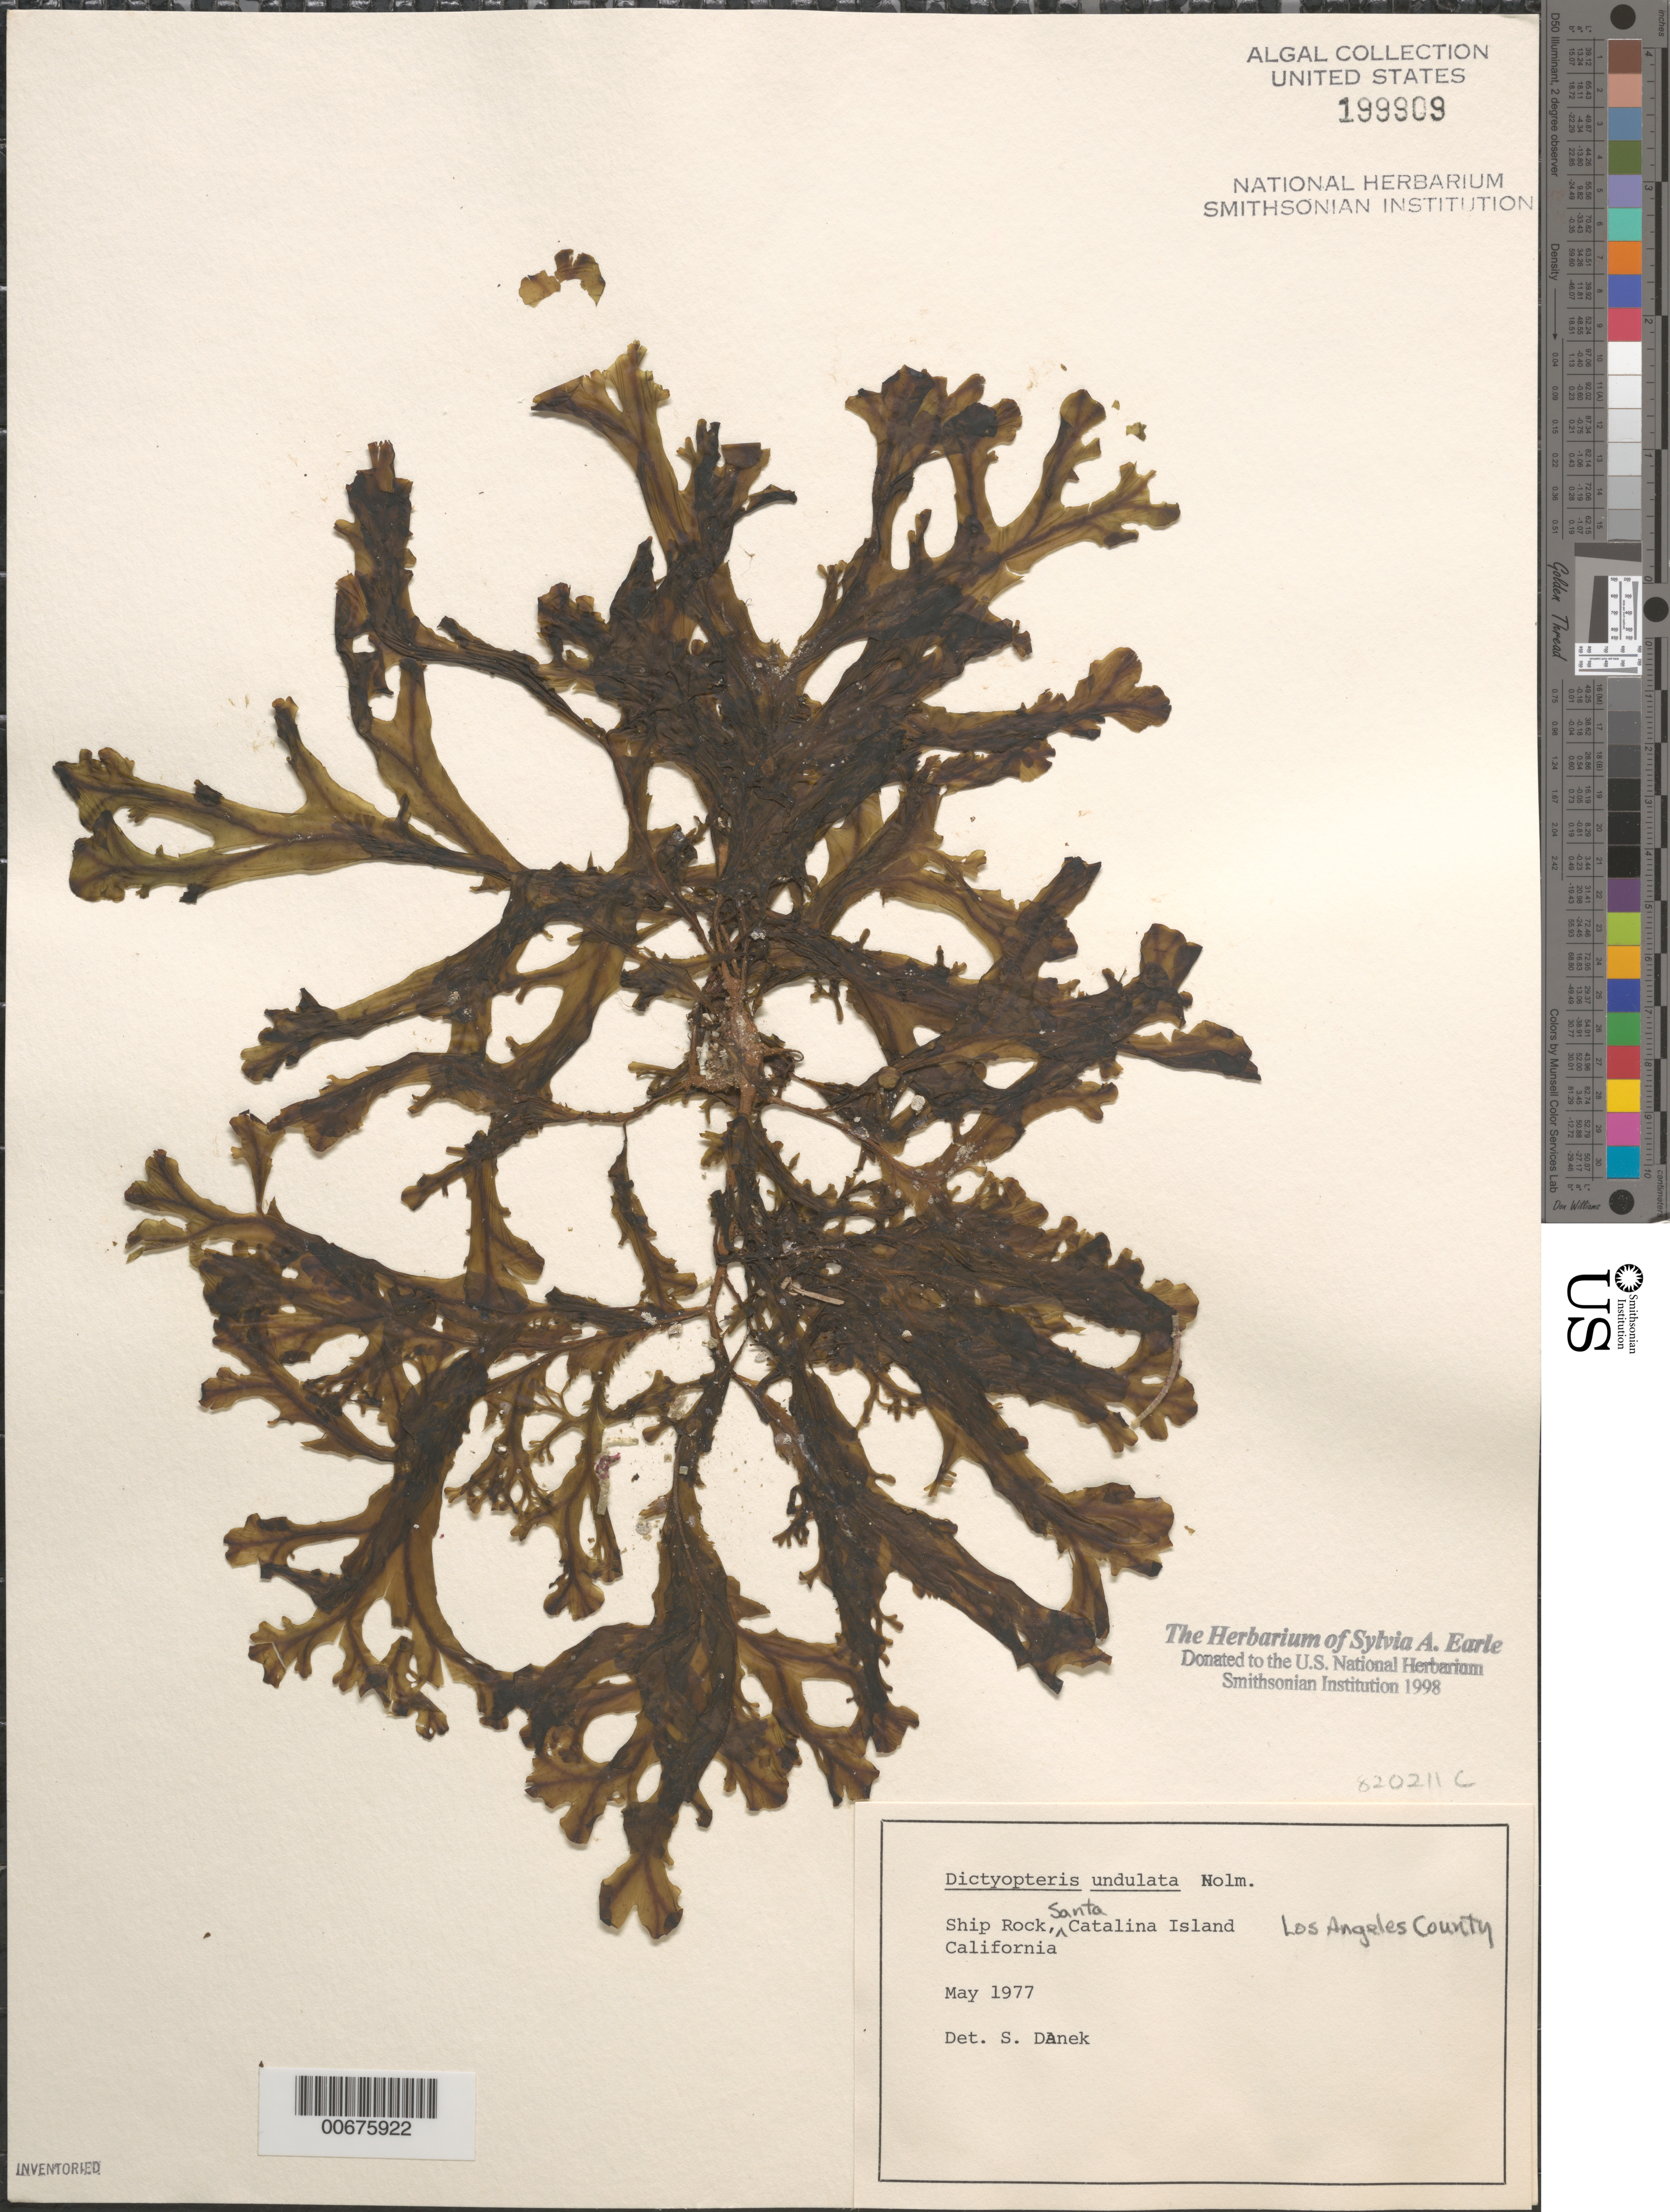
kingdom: Chromista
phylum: Ochrophyta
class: Phaeophyceae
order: Dictyotales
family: Dictyotaceae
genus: Dictyopteris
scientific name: Dictyopteris undulata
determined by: Danek, S. L.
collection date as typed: May 1977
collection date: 1977-05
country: United States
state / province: California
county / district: Los Angeles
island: Santa Catalina Island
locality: Ship Rock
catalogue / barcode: US 199909